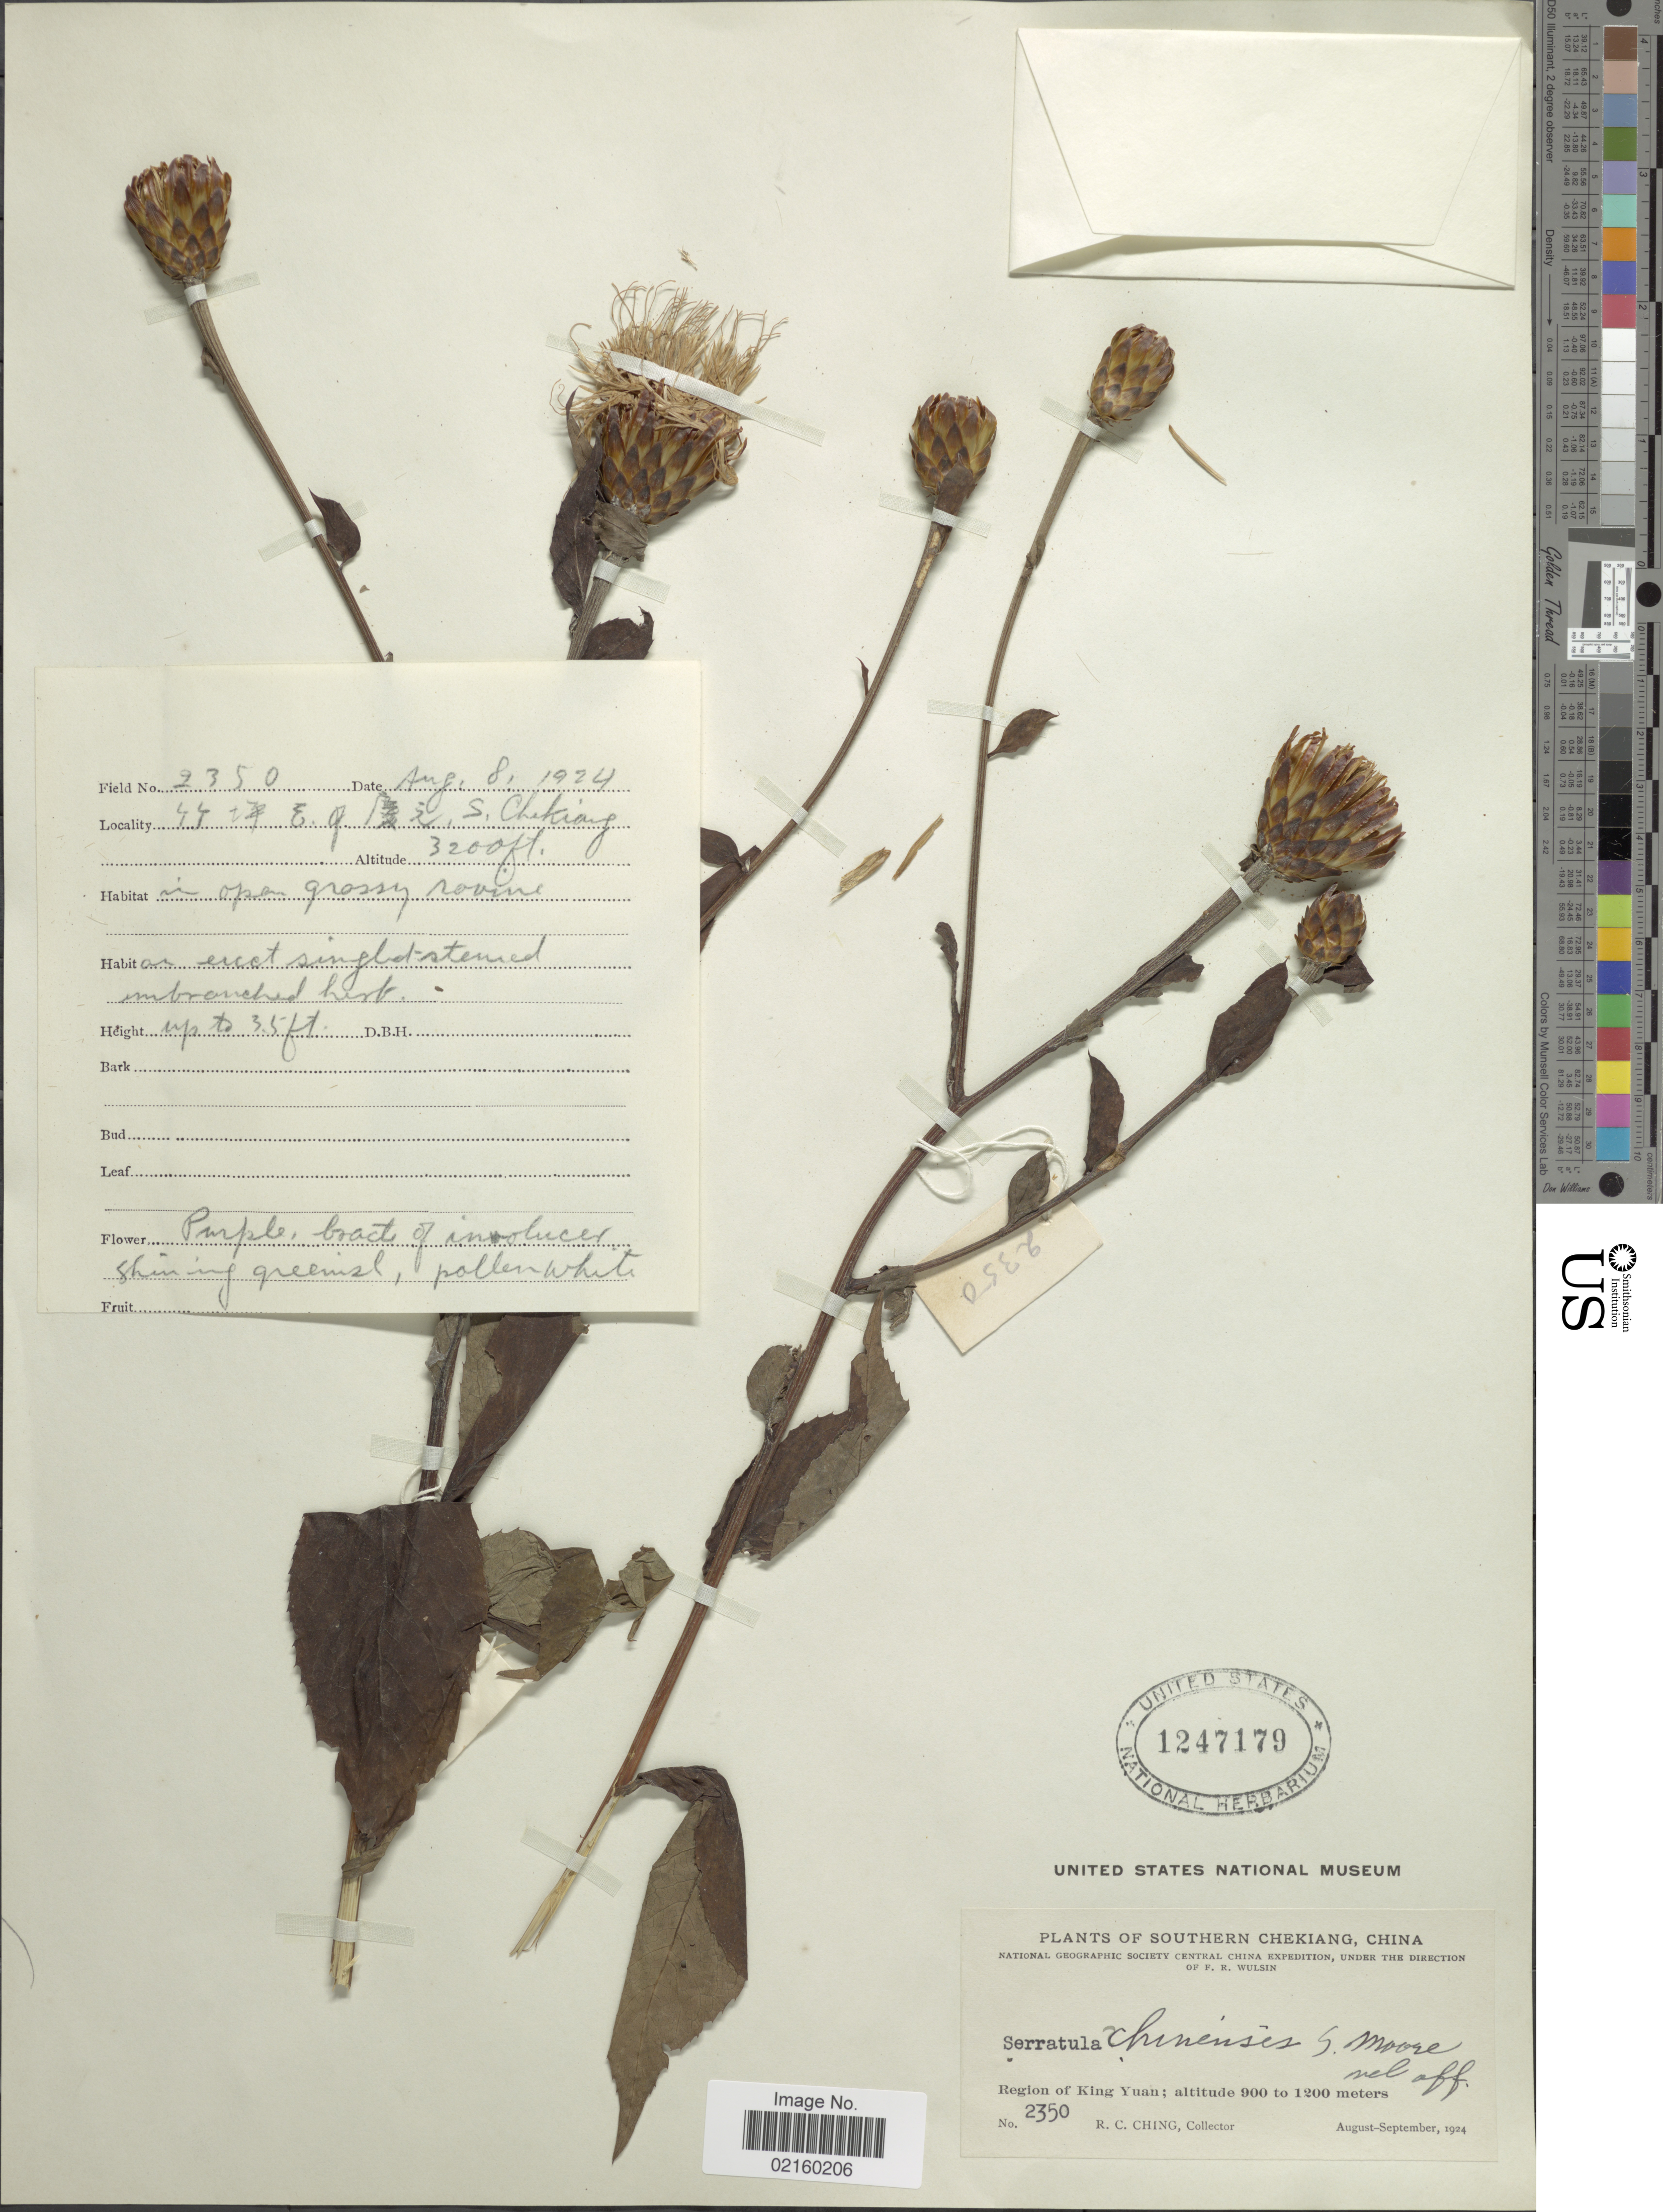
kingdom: Plantae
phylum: Tracheophyta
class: Magnoliopsida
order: Asterales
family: Asteraceae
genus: Serratula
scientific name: Serratula chinensis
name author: S. Moore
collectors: R. C. Ching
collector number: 2350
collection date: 1924-08-08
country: China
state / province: Zhejiang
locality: region of King Yuan, S. Chekiang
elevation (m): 900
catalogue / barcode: US 1247179